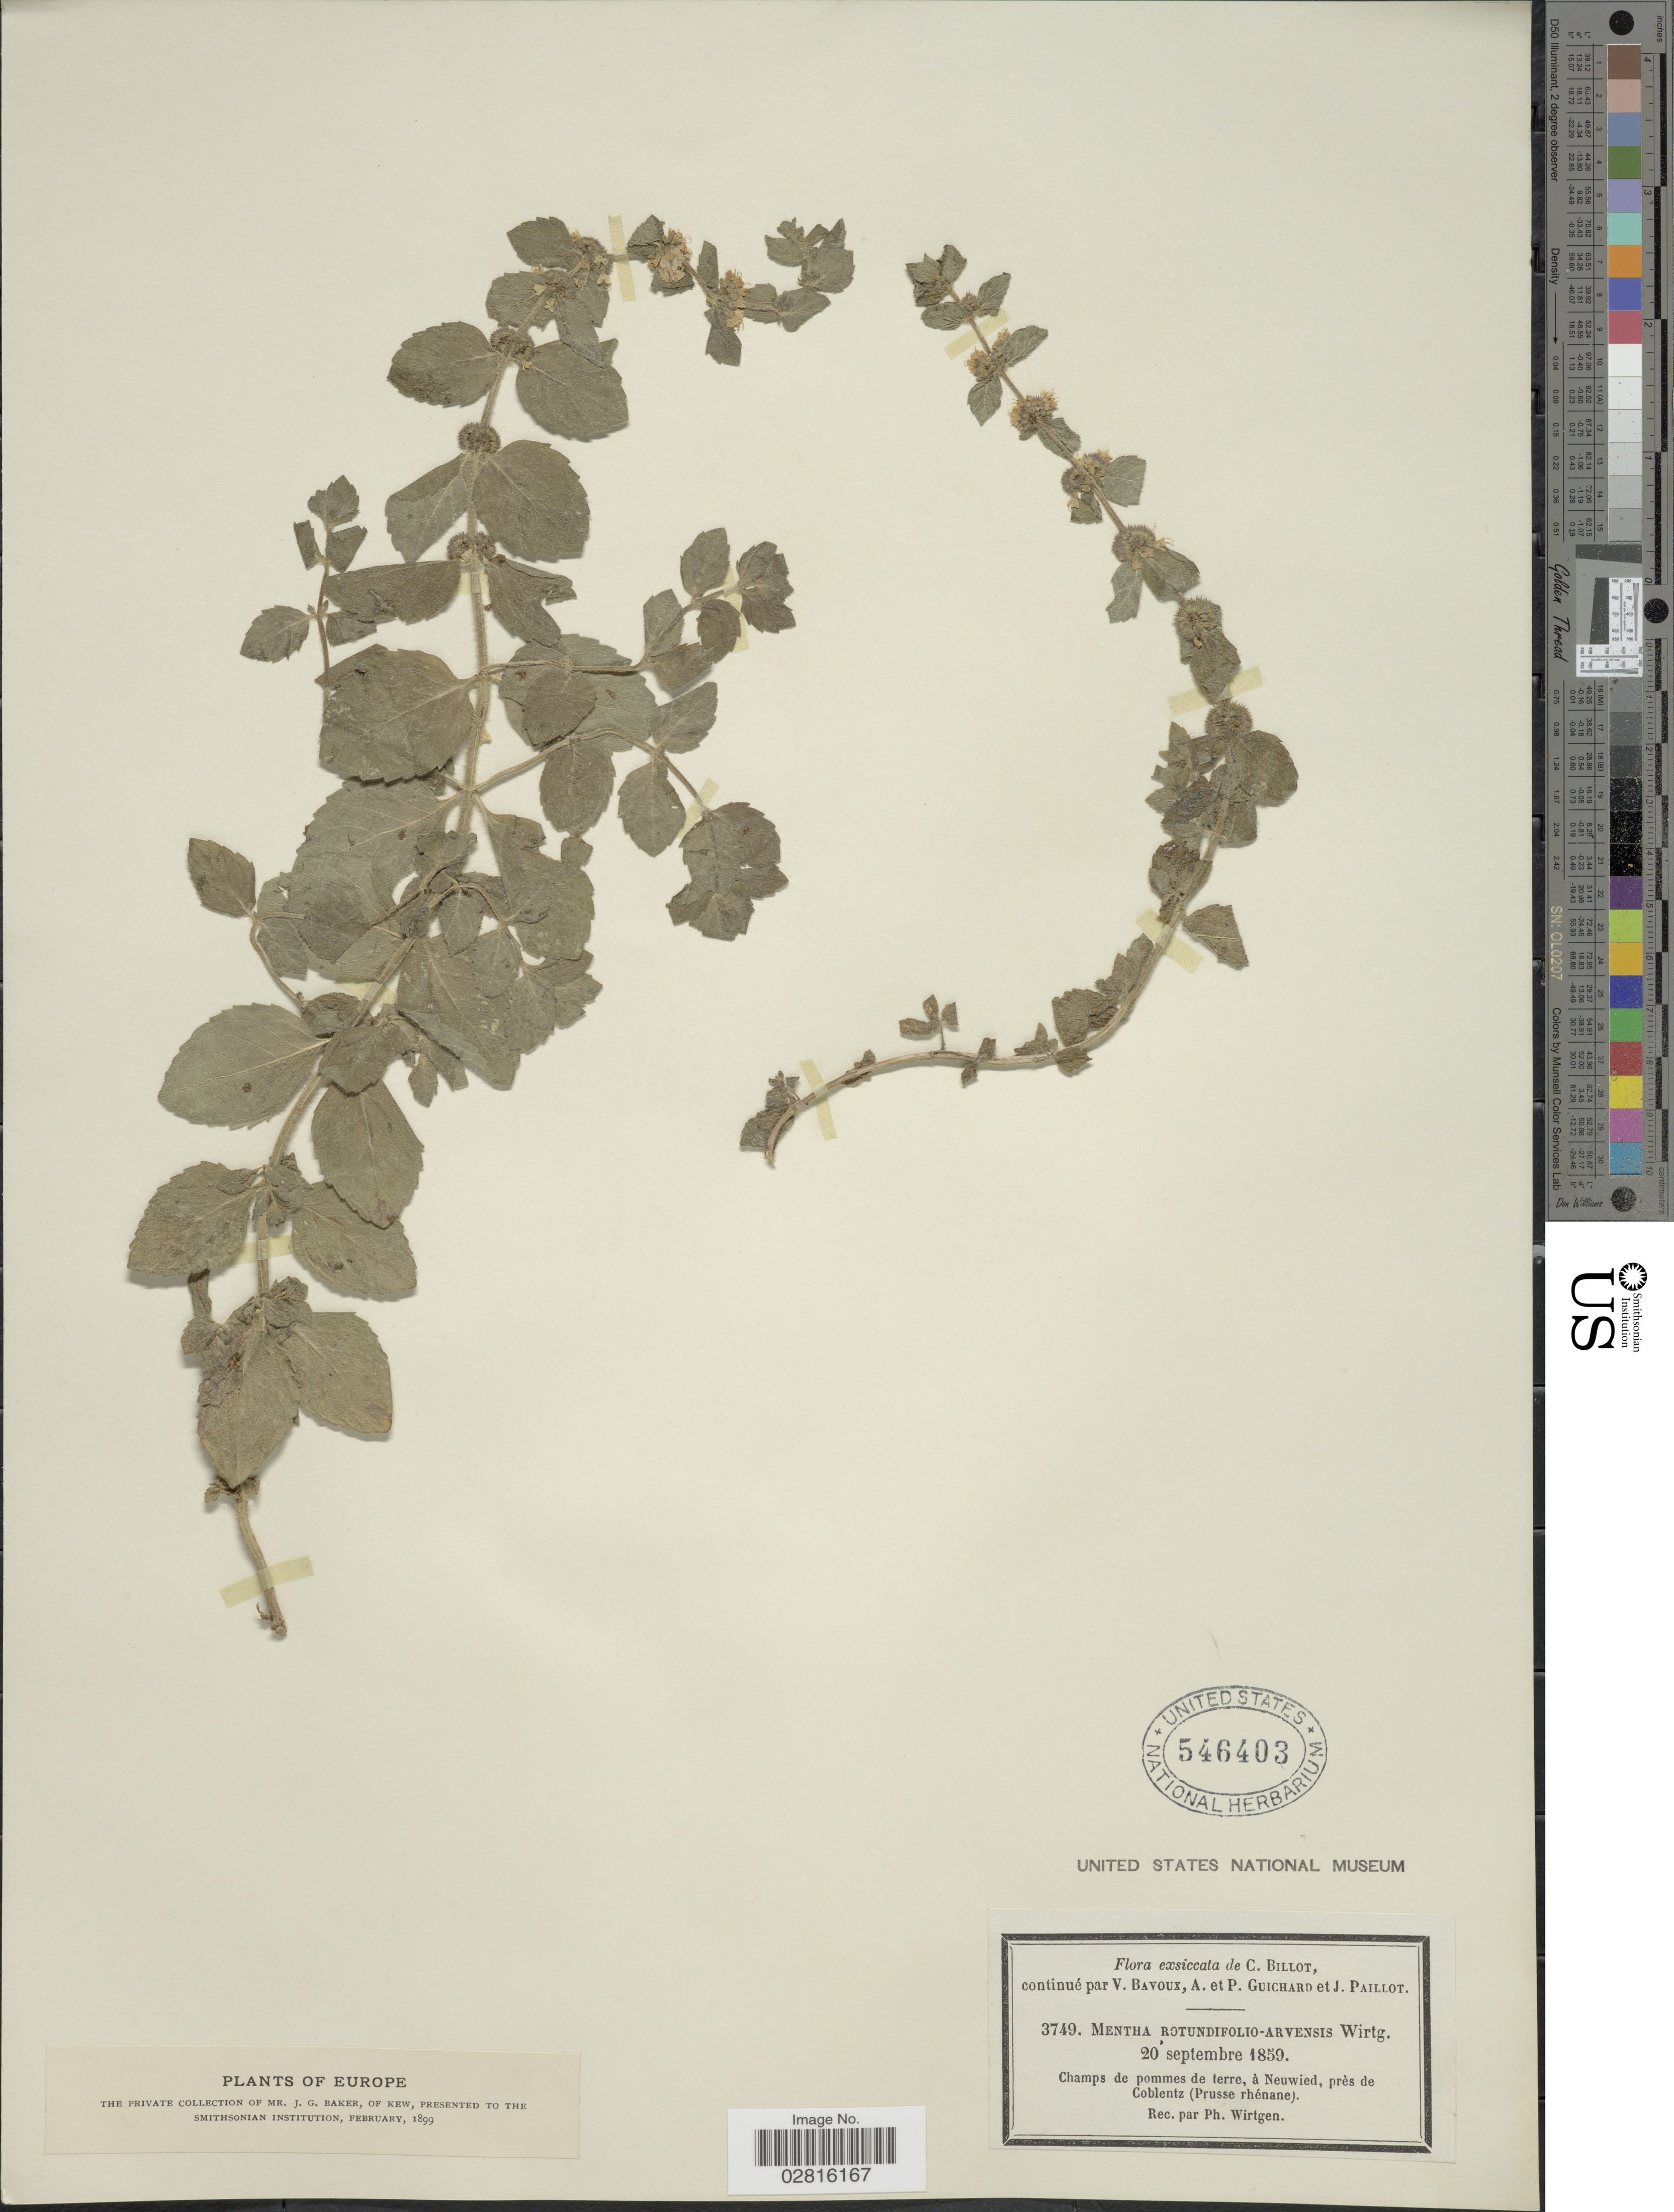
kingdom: Plantae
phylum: Tracheophyta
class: Magnoliopsida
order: Lamiales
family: Lamiaceae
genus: Mentha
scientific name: Mentha arvensis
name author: L.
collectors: Wirtgen, --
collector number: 3749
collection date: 1859-09-20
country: Germany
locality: Champs de pommes de terre, à Neuwied, près de Coblentz (Prusse rhénane).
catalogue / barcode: US 546403